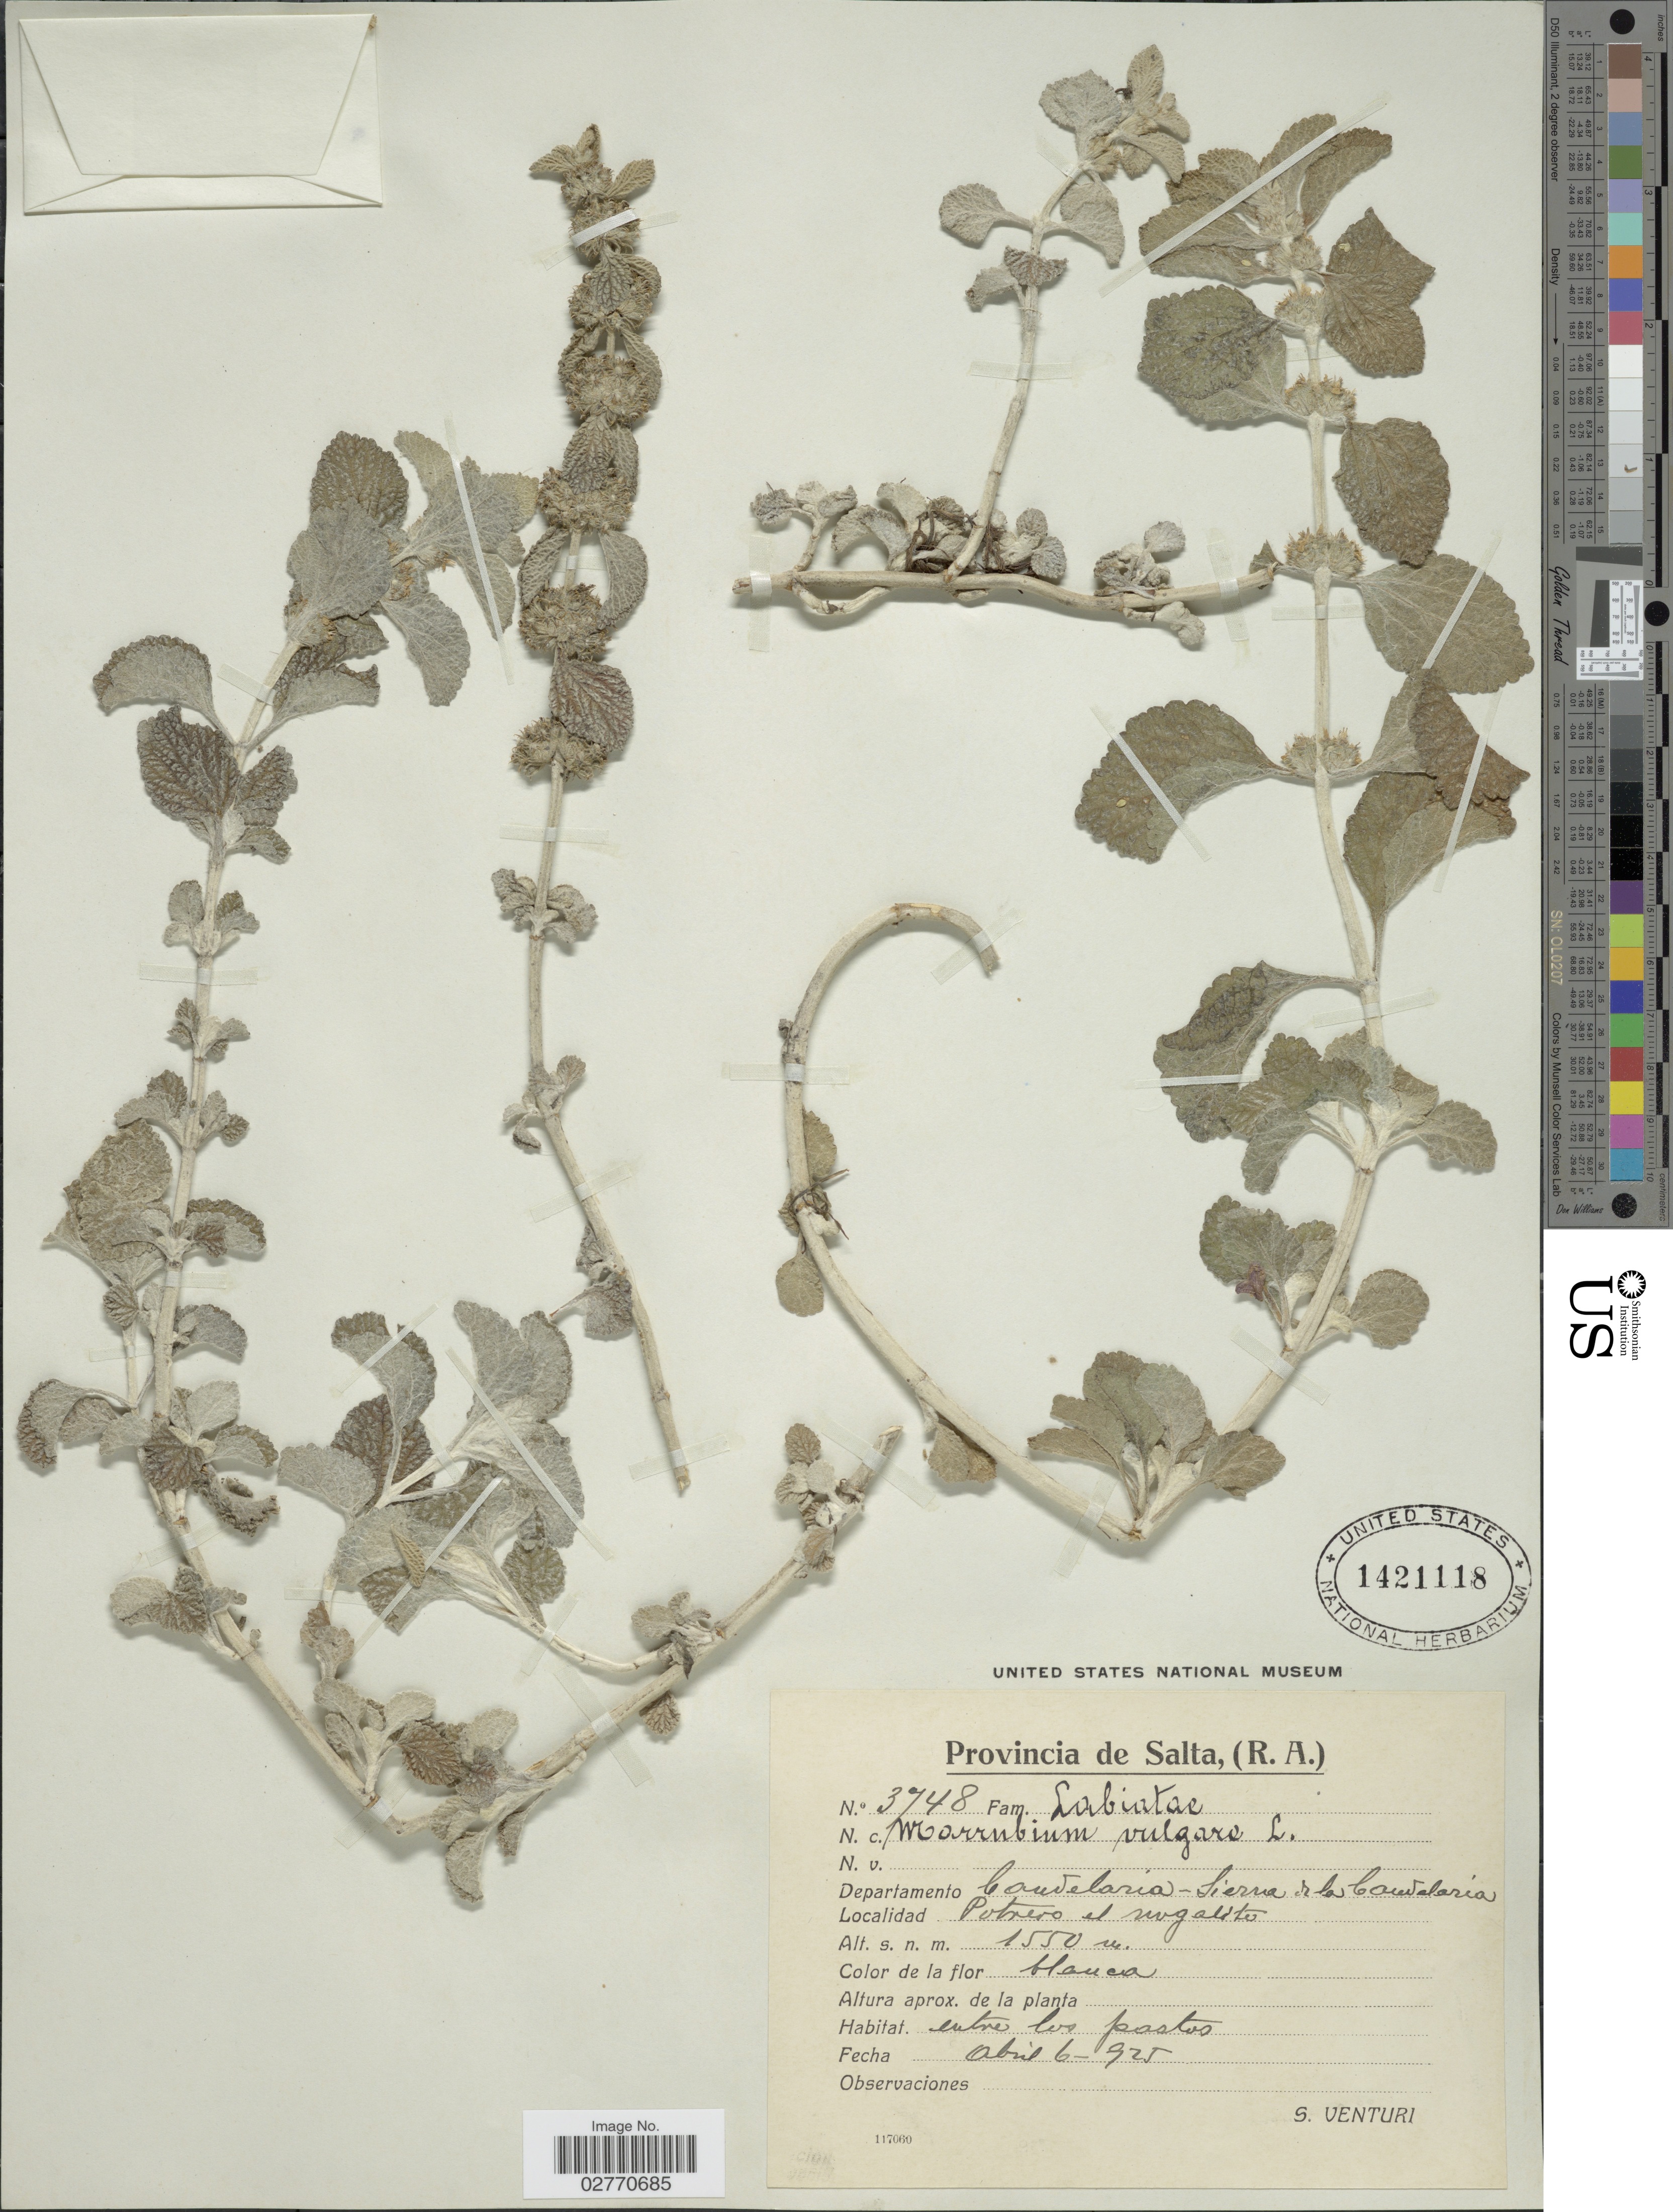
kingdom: Plantae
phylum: Tracheophyta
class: Magnoliopsida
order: Lamiales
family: Lamiaceae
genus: Marrubium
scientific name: Marrubium vulgare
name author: L.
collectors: S. Venturi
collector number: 3748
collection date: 1925-04-06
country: Argentina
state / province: Salta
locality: Departamento Candelaria- Sierra de la Candelaria, Potrero el Nogalito.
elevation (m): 1550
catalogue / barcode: US 1421118